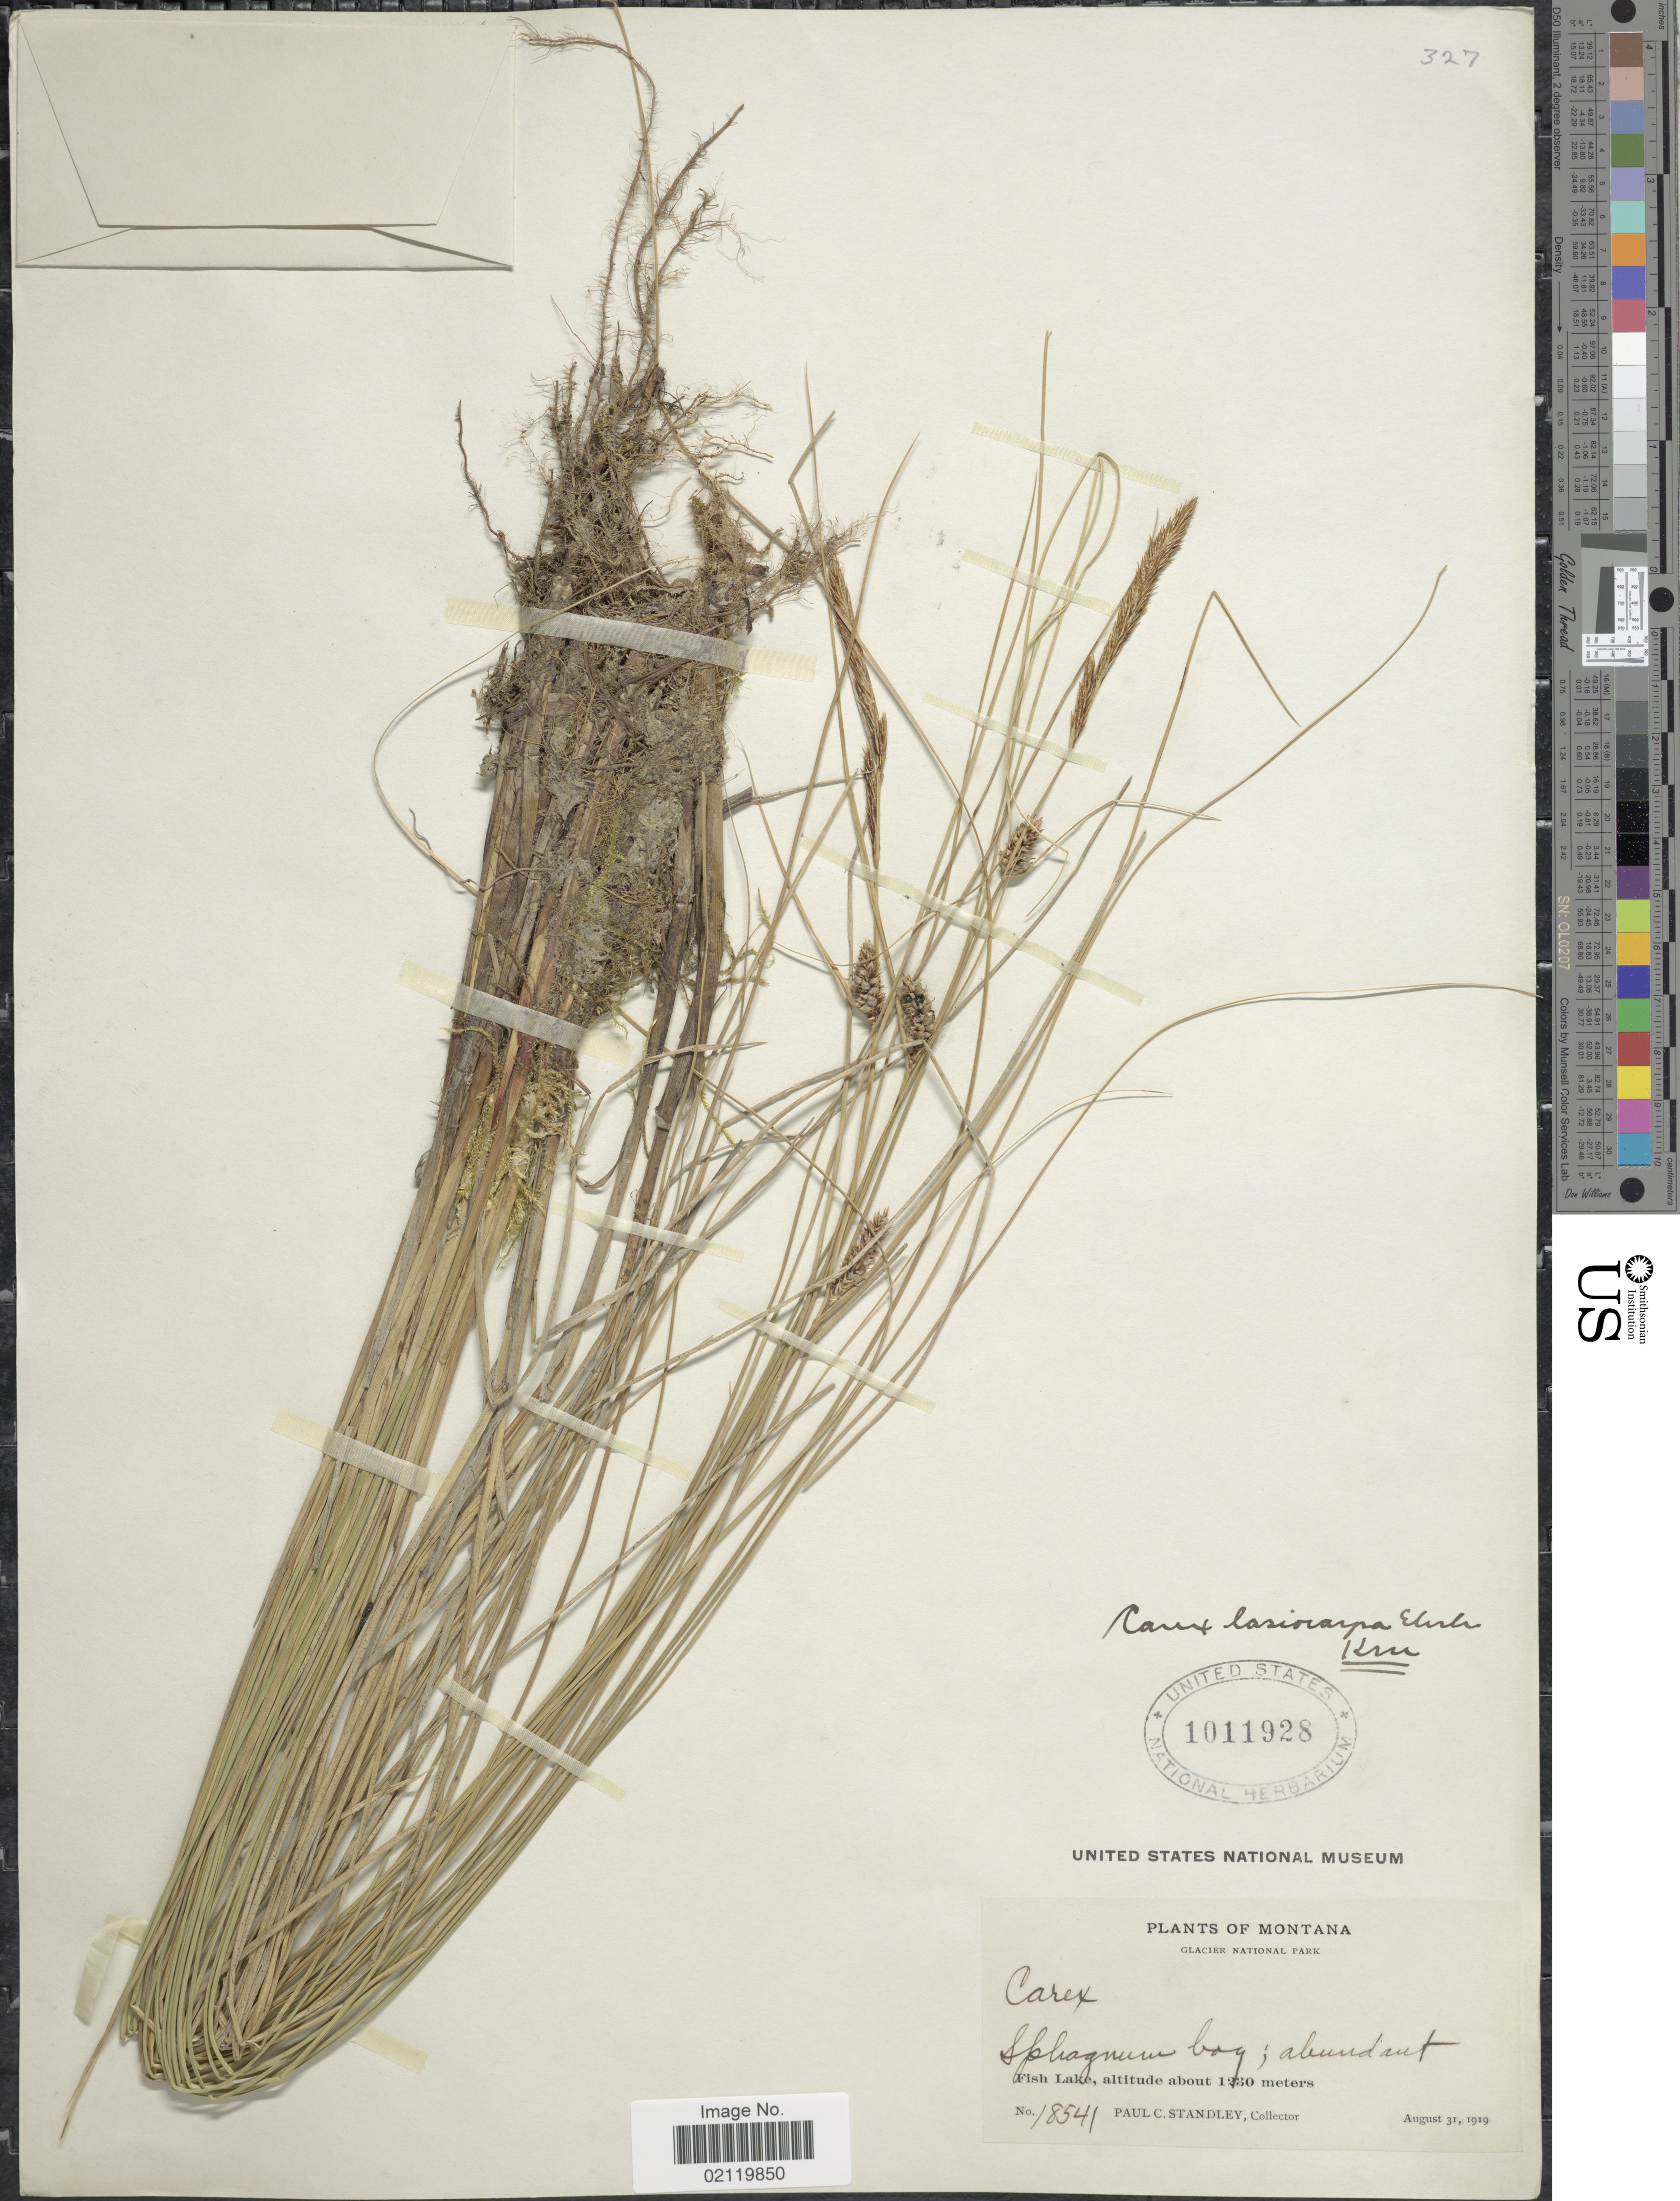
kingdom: Plantae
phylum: Tracheophyta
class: Liliopsida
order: Poales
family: Cyperaceae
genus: Carex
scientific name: Carex lasiocarpa var. americana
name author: Fernald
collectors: P. C. Standley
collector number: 18541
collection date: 1919-08-31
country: United States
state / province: Montana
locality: Glacier National Park. Fish Lake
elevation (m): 1230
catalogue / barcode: US 1011928